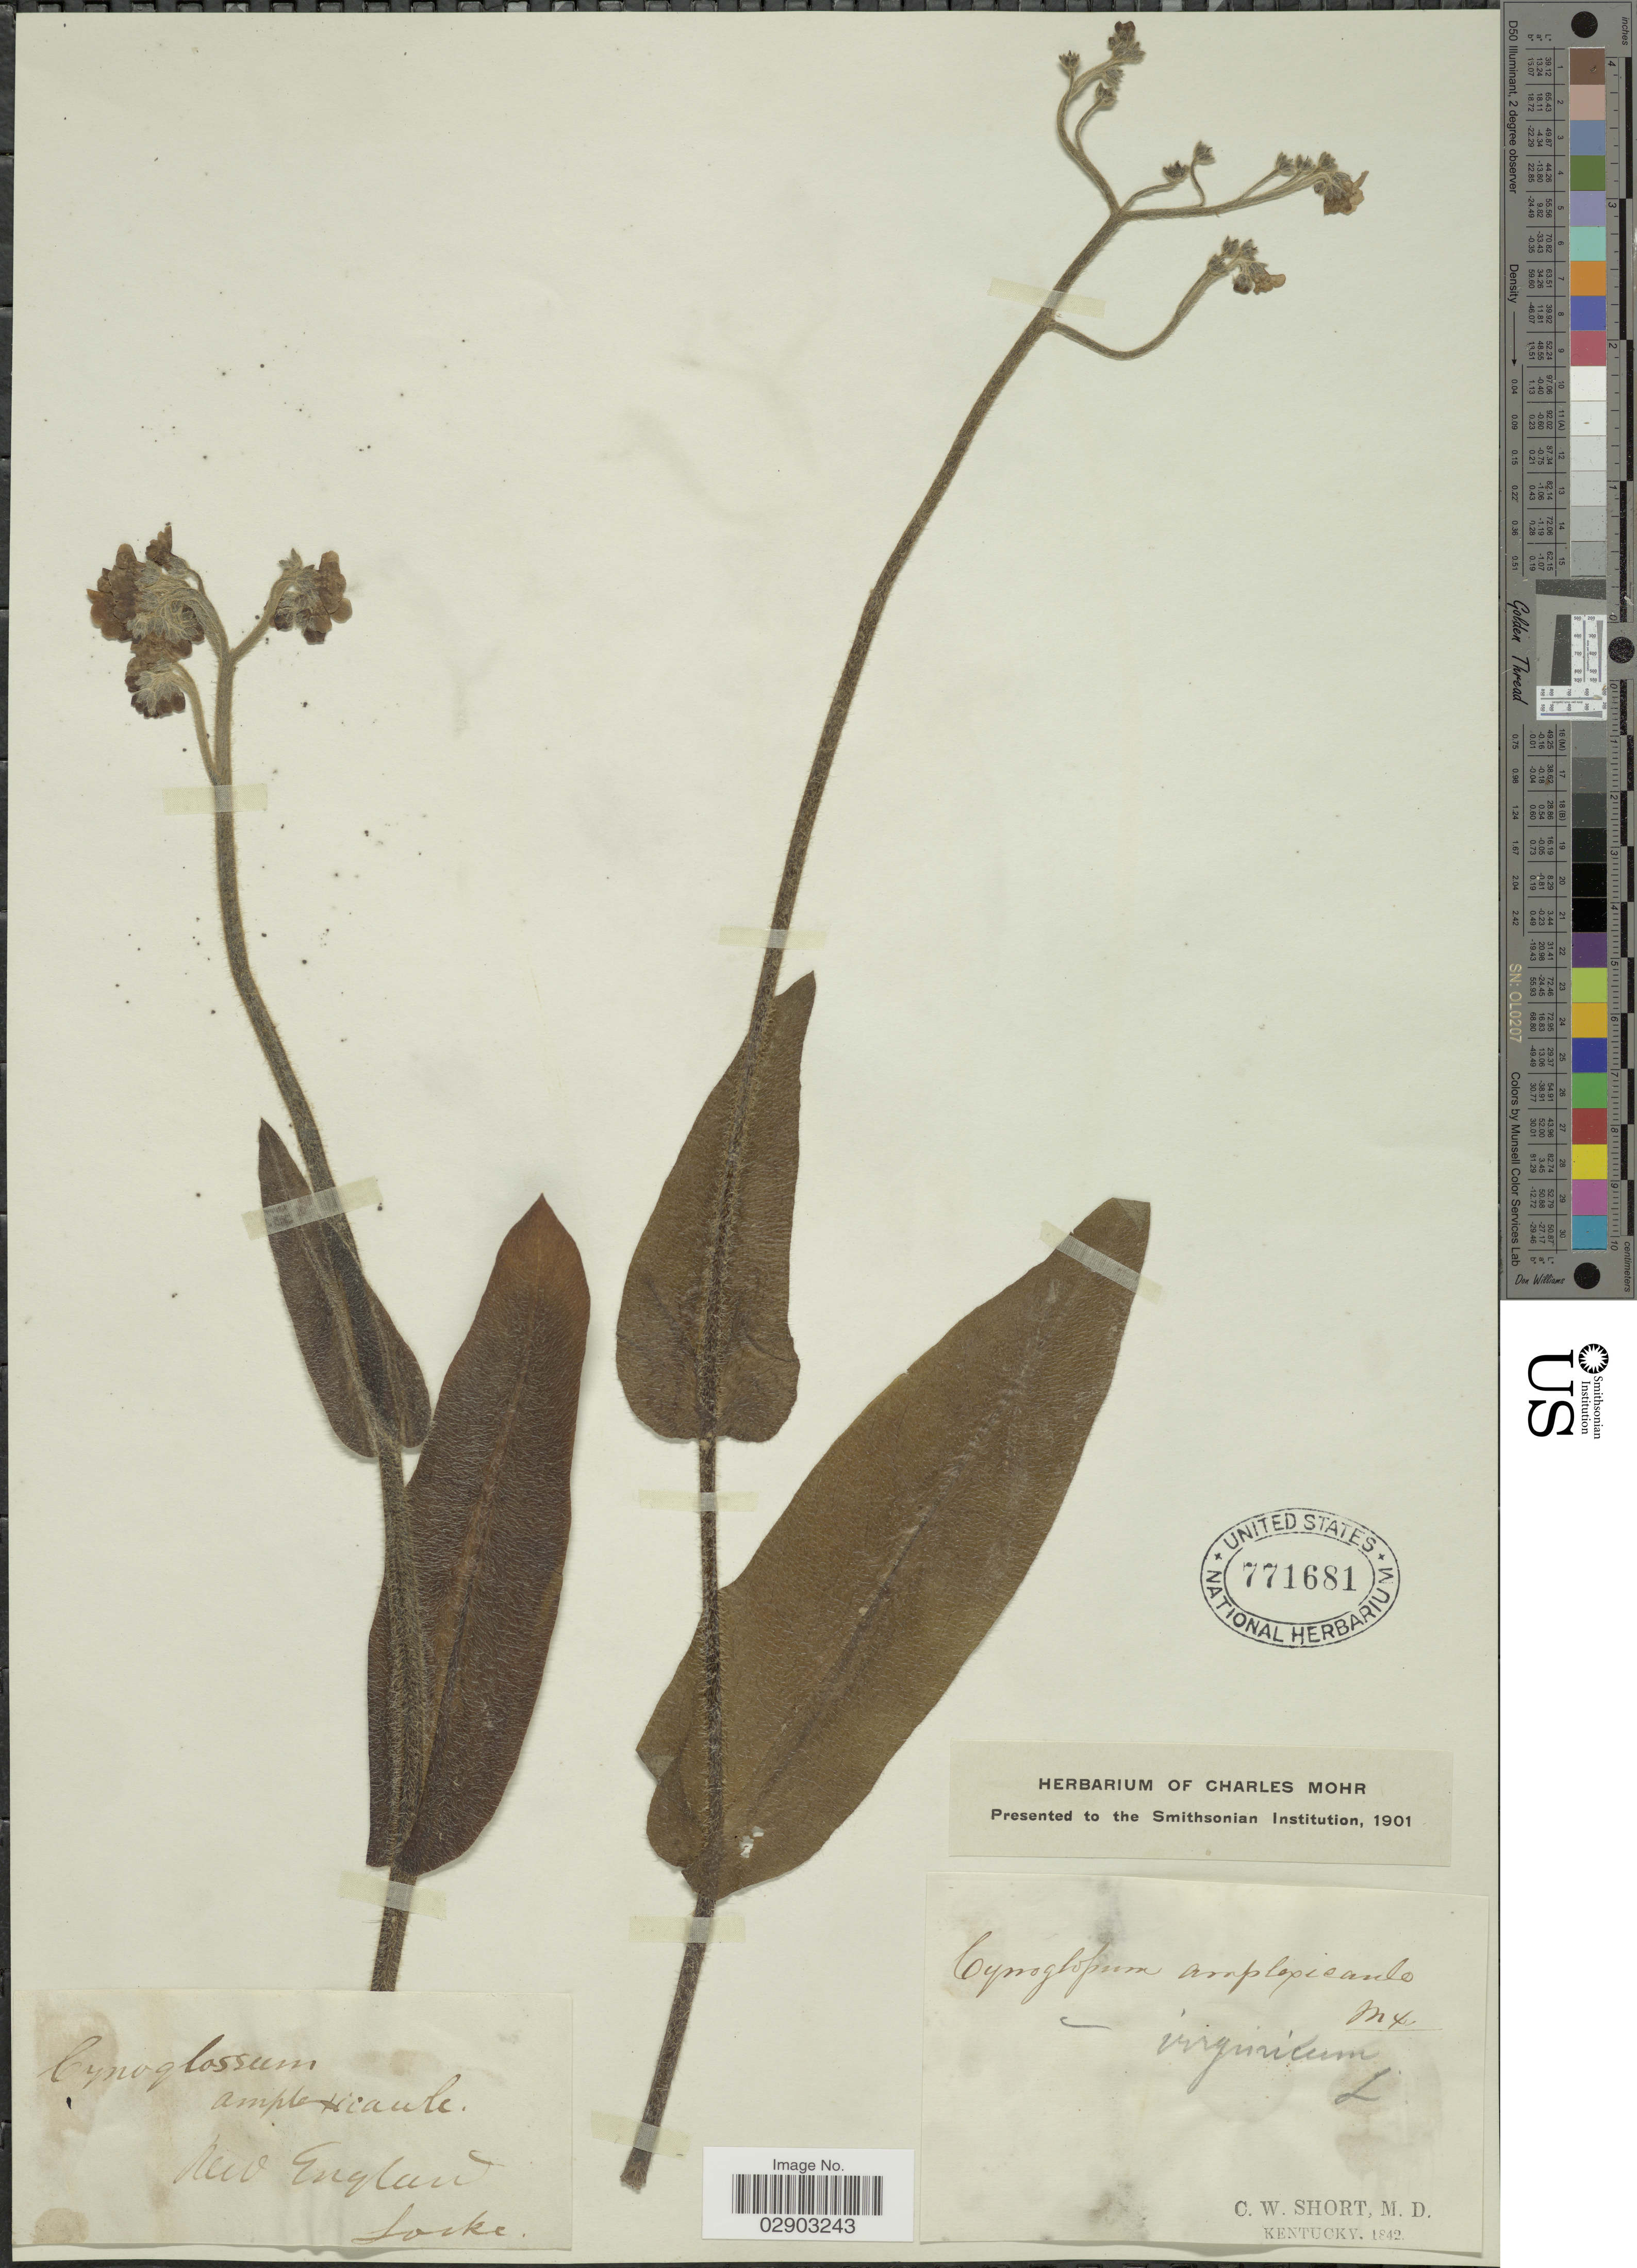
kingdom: Plantae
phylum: Tracheophyta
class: Magnoliopsida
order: Boraginales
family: Boraginaceae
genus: Cynoglossum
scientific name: Cynoglossum virginianum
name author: L.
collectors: C. W. Short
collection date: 1842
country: United States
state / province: Kentucky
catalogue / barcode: US 771681